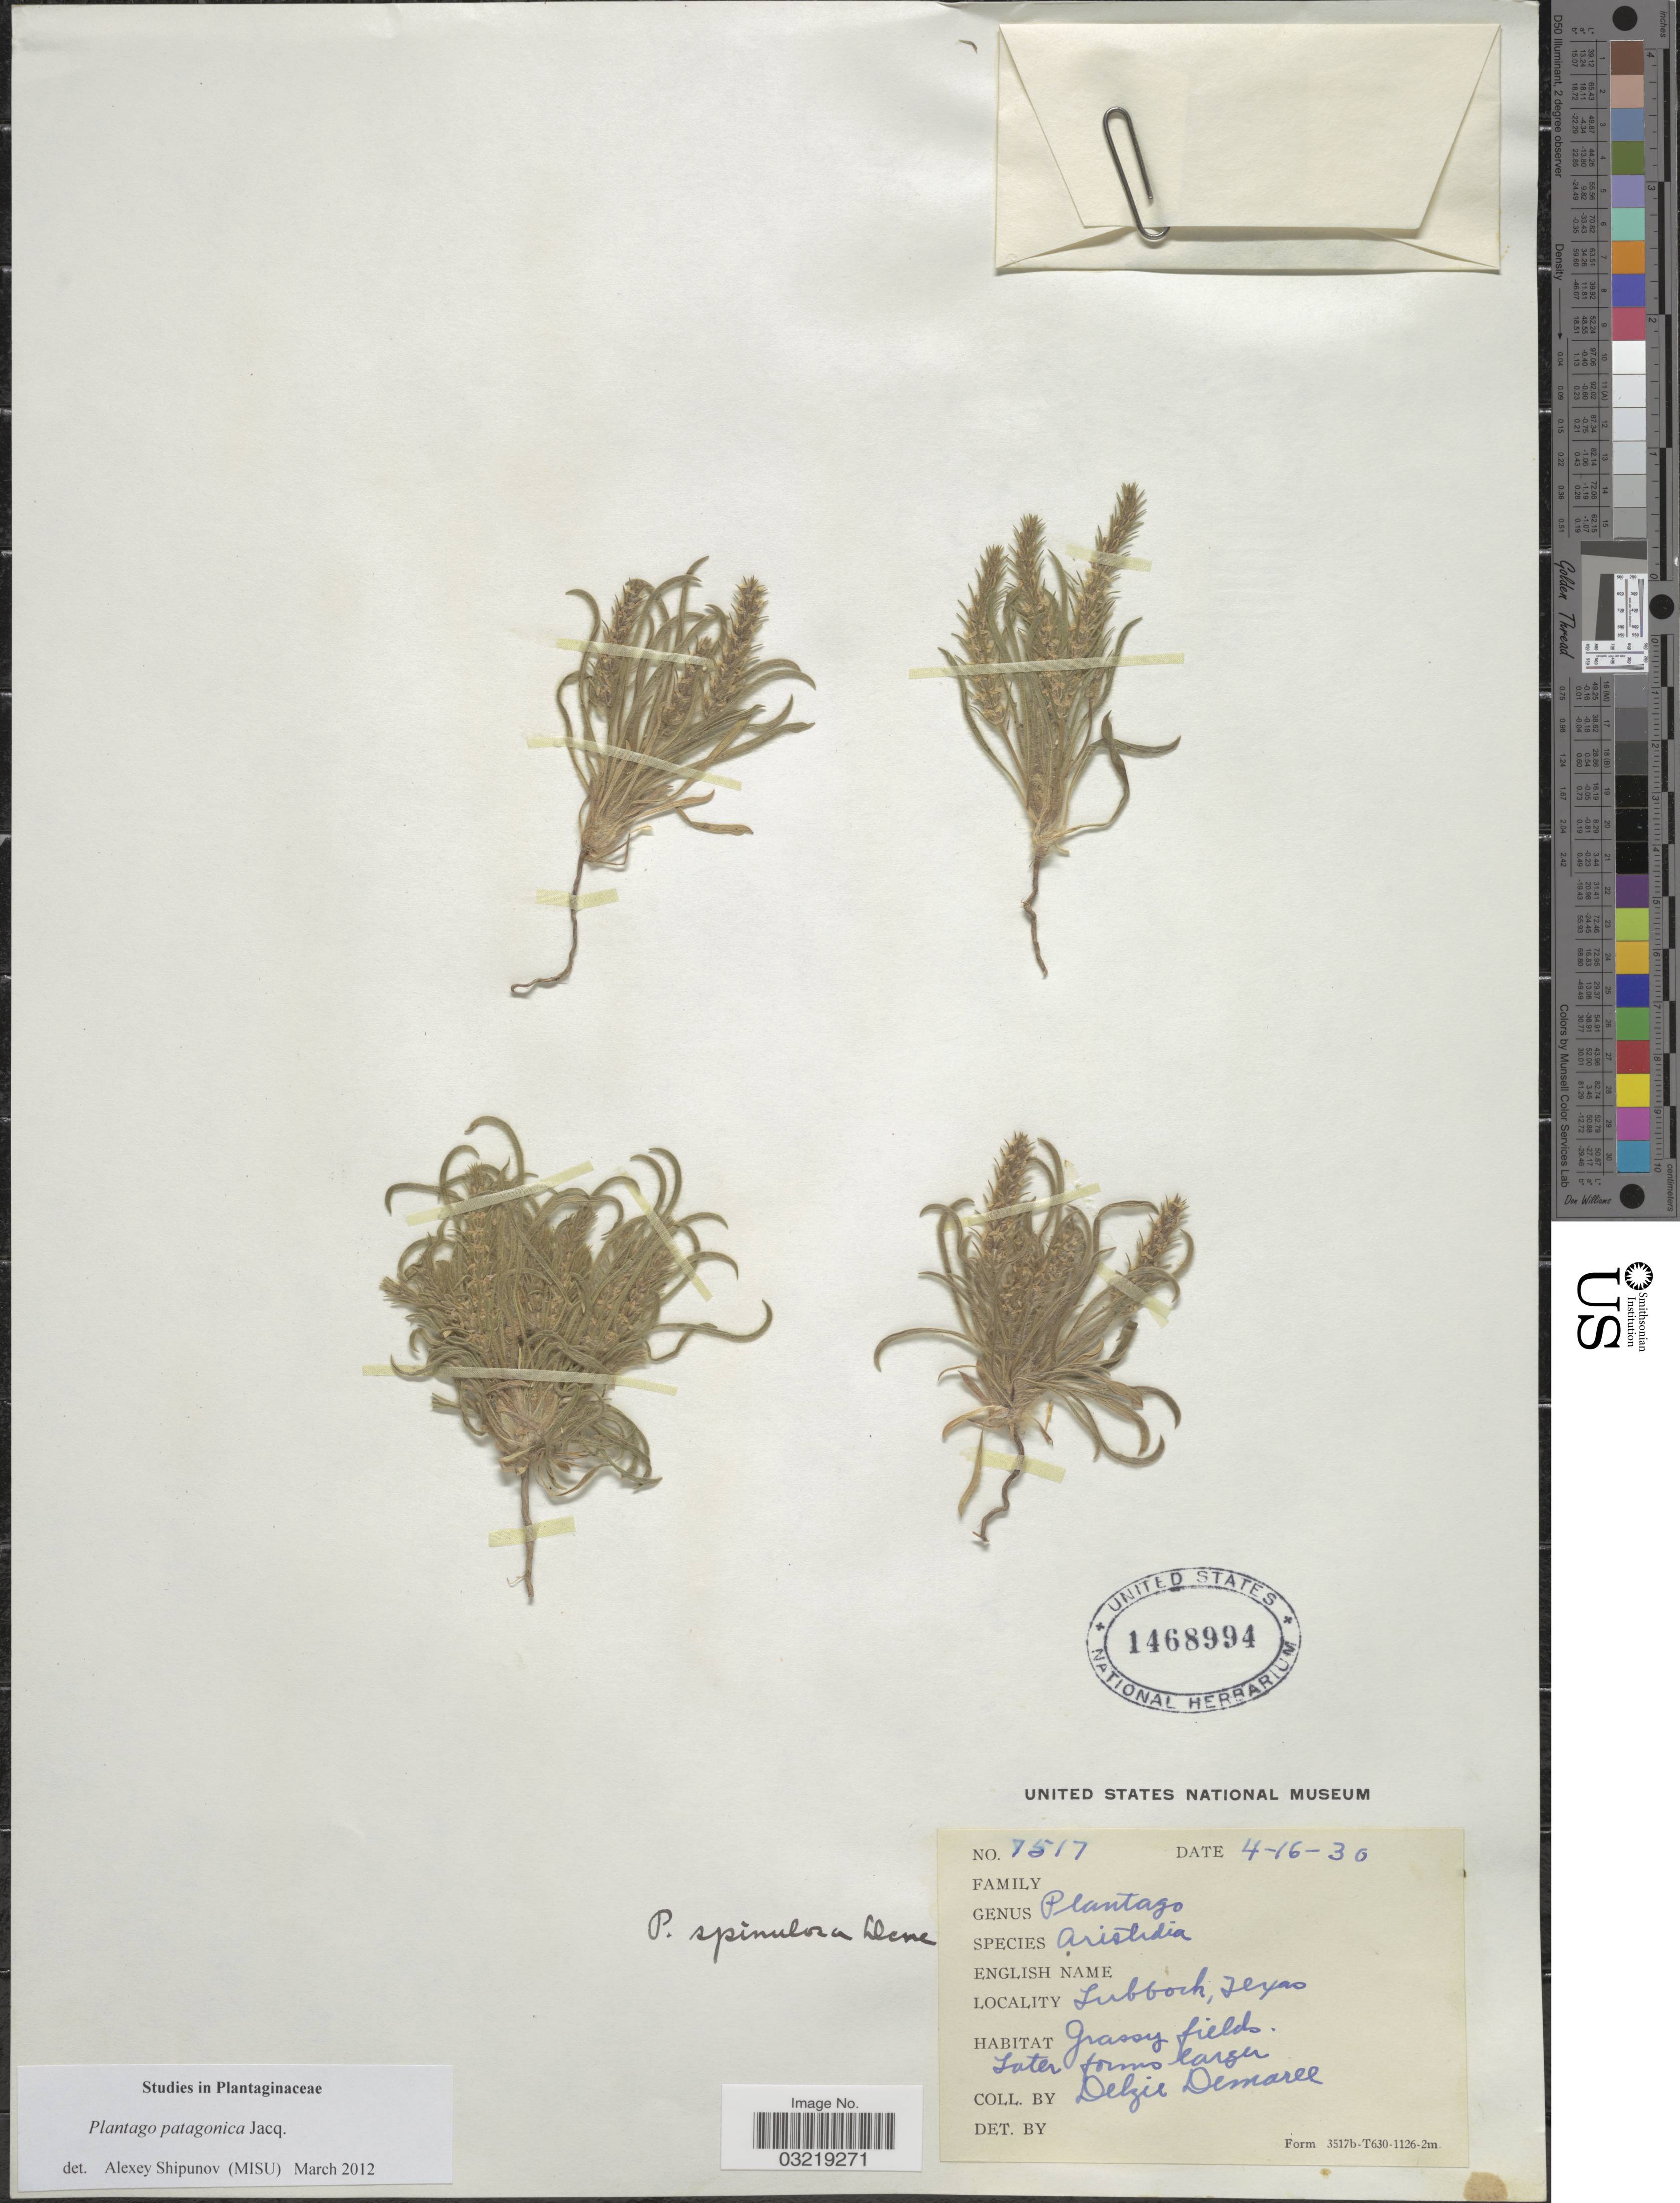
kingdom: Plantae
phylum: Tracheophyta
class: Magnoliopsida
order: Lamiales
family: Plantaginaceae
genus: Plantago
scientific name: Plantago patagonica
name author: Jacq.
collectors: D. Damaree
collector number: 7517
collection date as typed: Transcribed d/m/y: 16/4/30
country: United States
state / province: Texas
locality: Lubbock.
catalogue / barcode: US 1468994